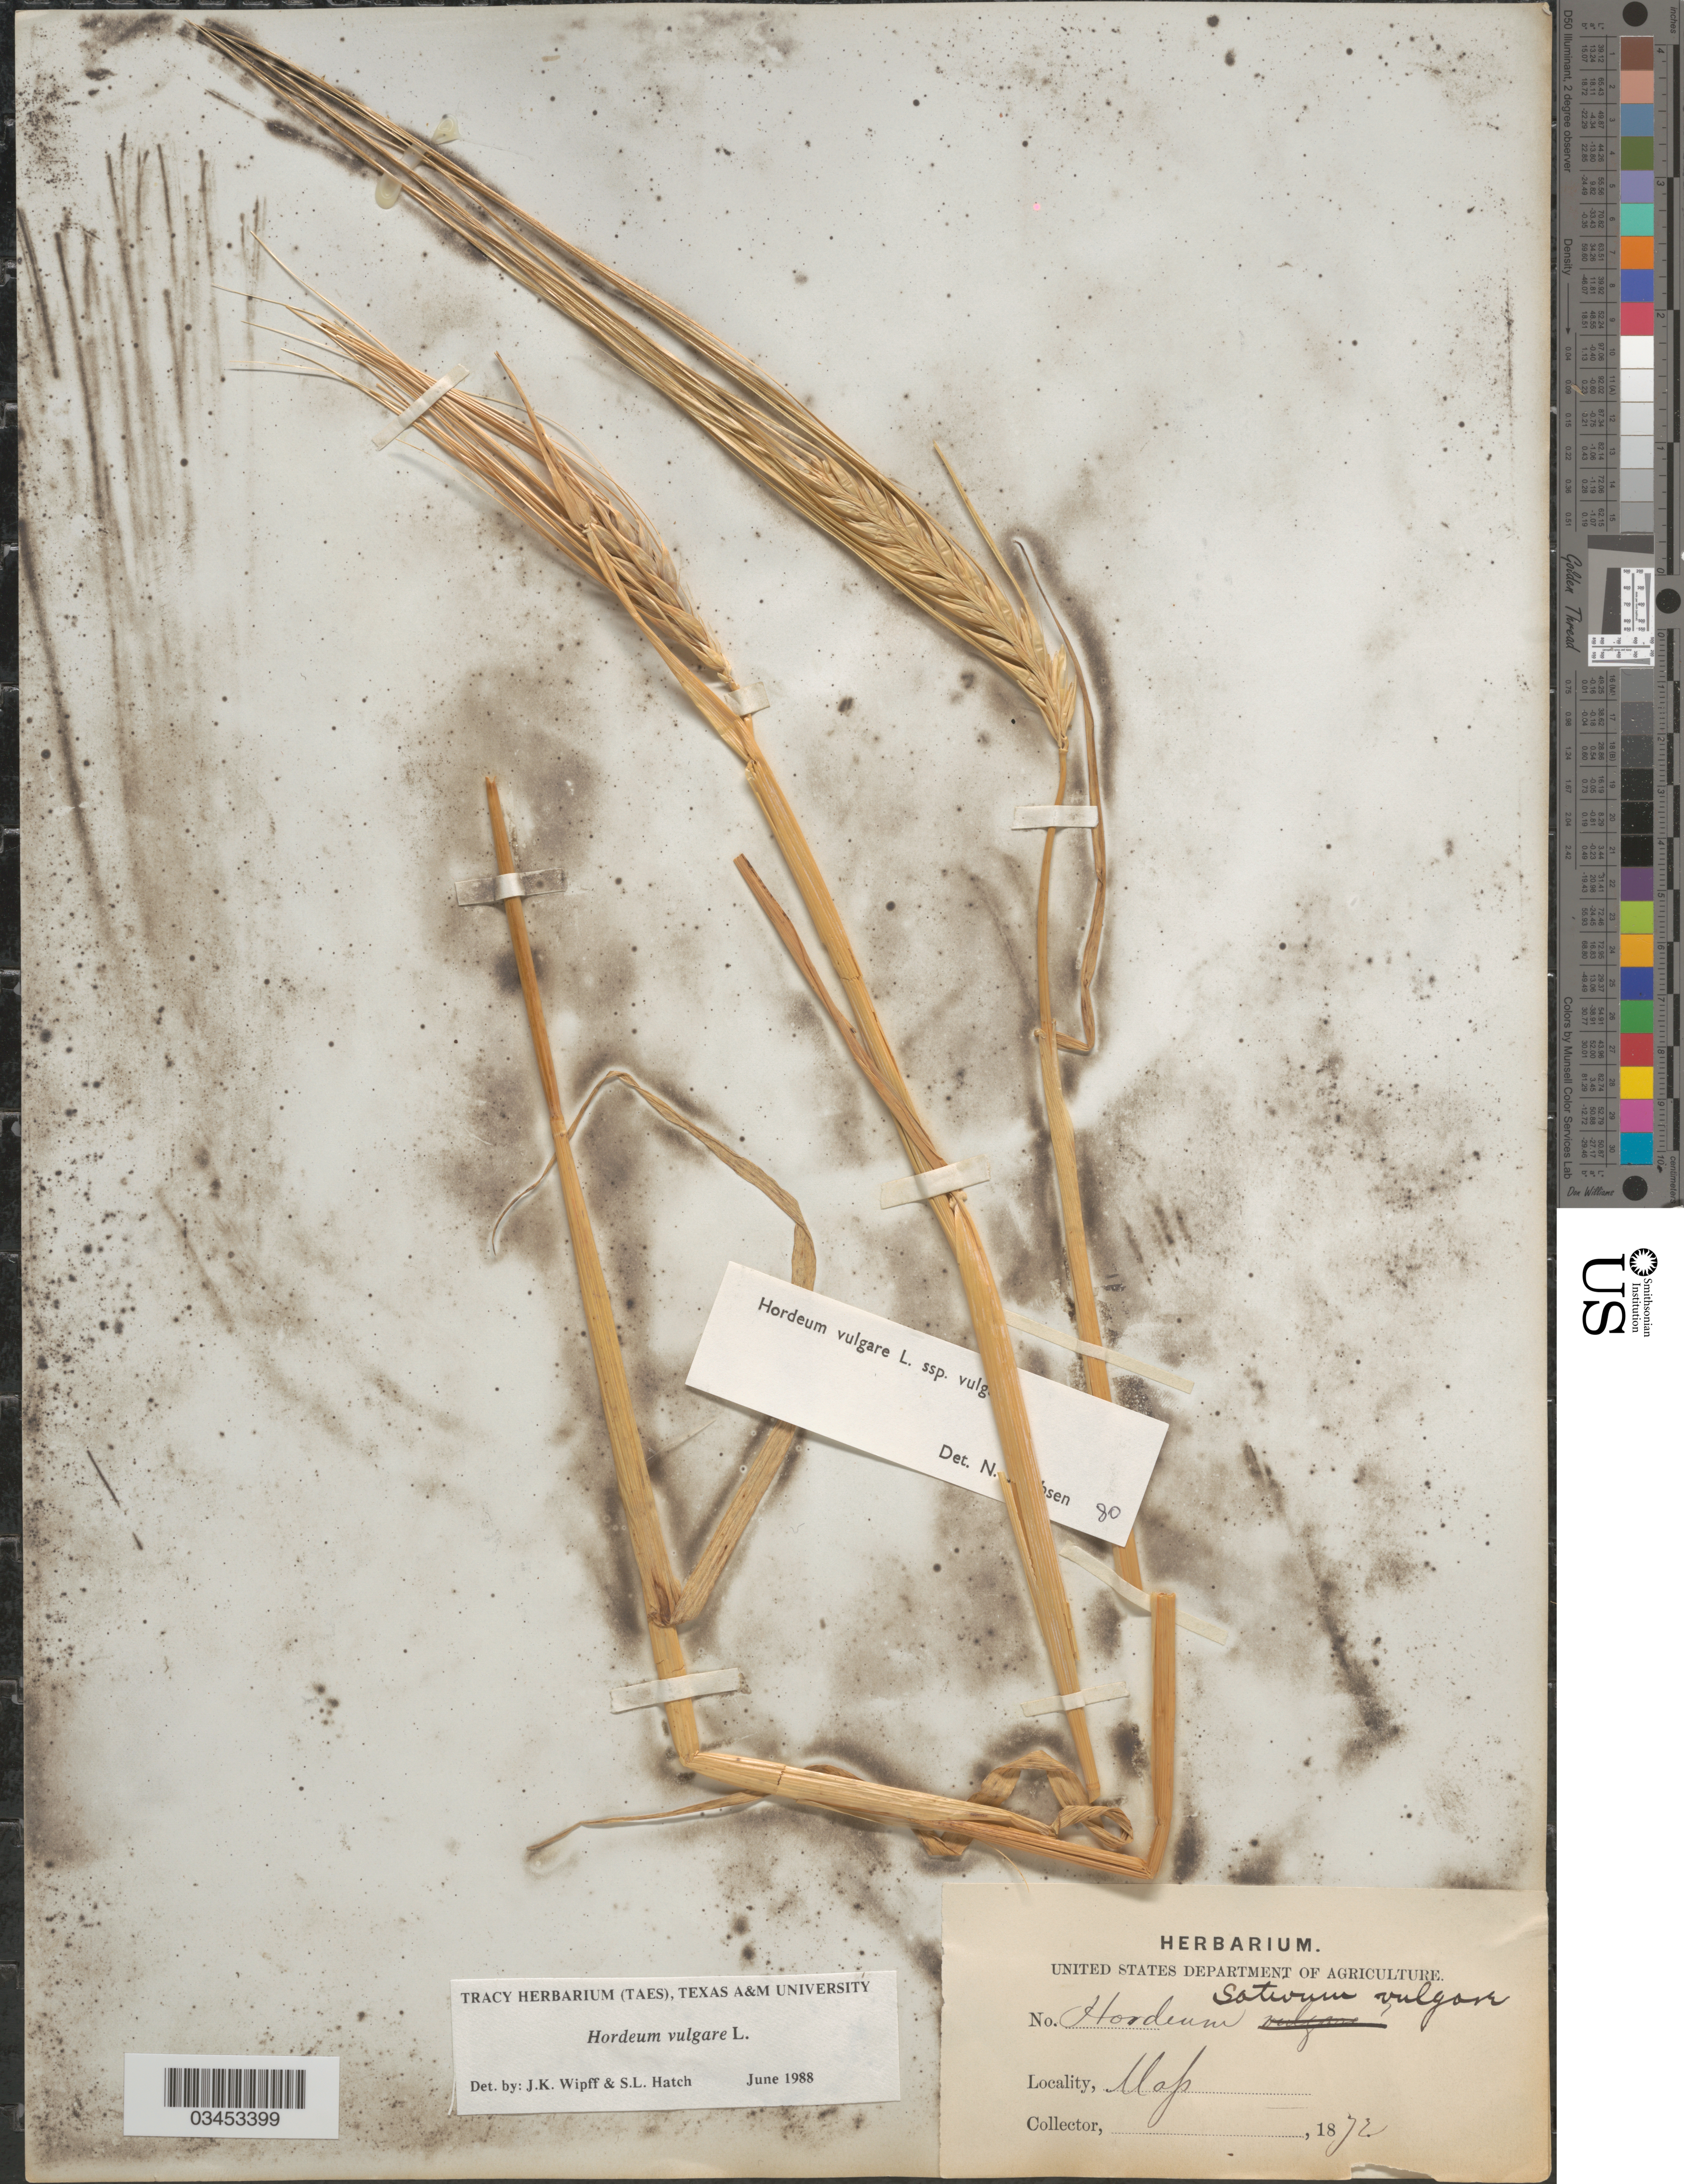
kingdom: Plantae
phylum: Tracheophyta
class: Liliopsida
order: Poales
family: Poaceae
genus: Hordeum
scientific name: Hordeum vulgare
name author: L.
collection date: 1872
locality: Mass.